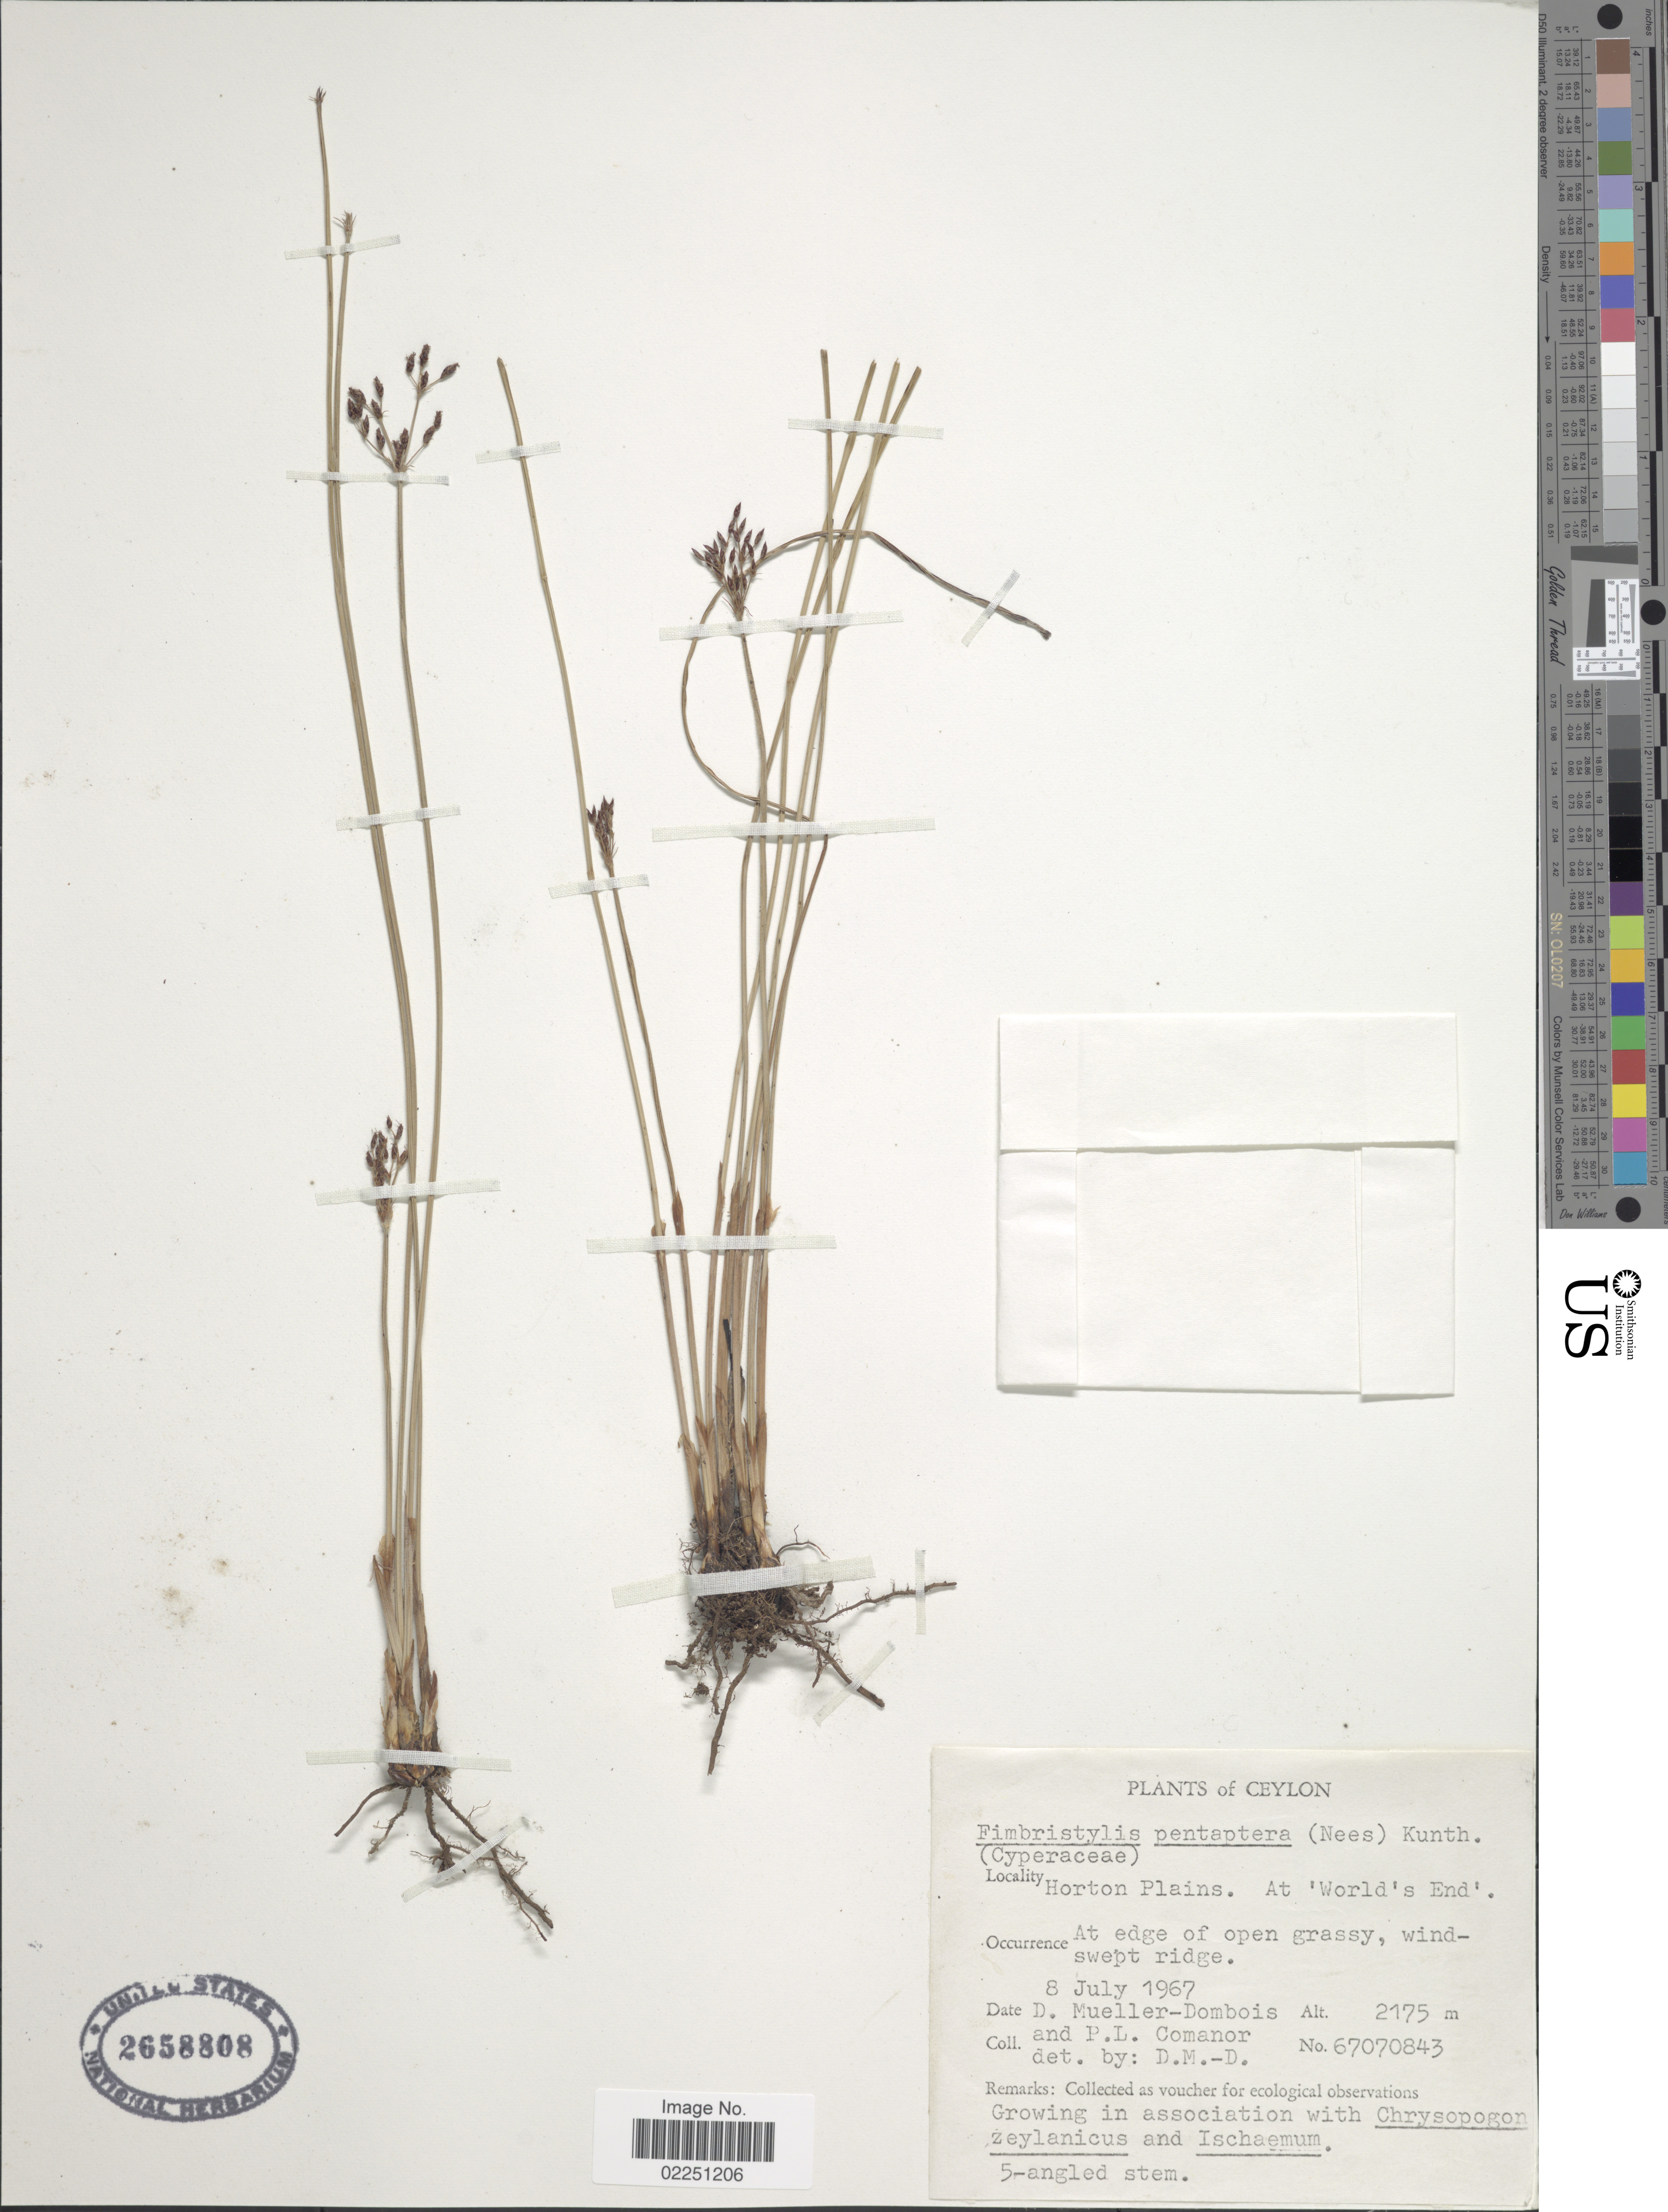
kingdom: Plantae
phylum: Tracheophyta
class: Liliopsida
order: Poales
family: Cyperaceae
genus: Fimbristylis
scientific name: Fimbristylis pentaptera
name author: (Nees) Kunth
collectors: D. Mueller-Dombois & P. Comanor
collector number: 67070843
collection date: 1967-07-08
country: Sri Lanka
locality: Ceylon. Horton Plains. At 'World's End'.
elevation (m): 2175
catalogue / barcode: US 2658808